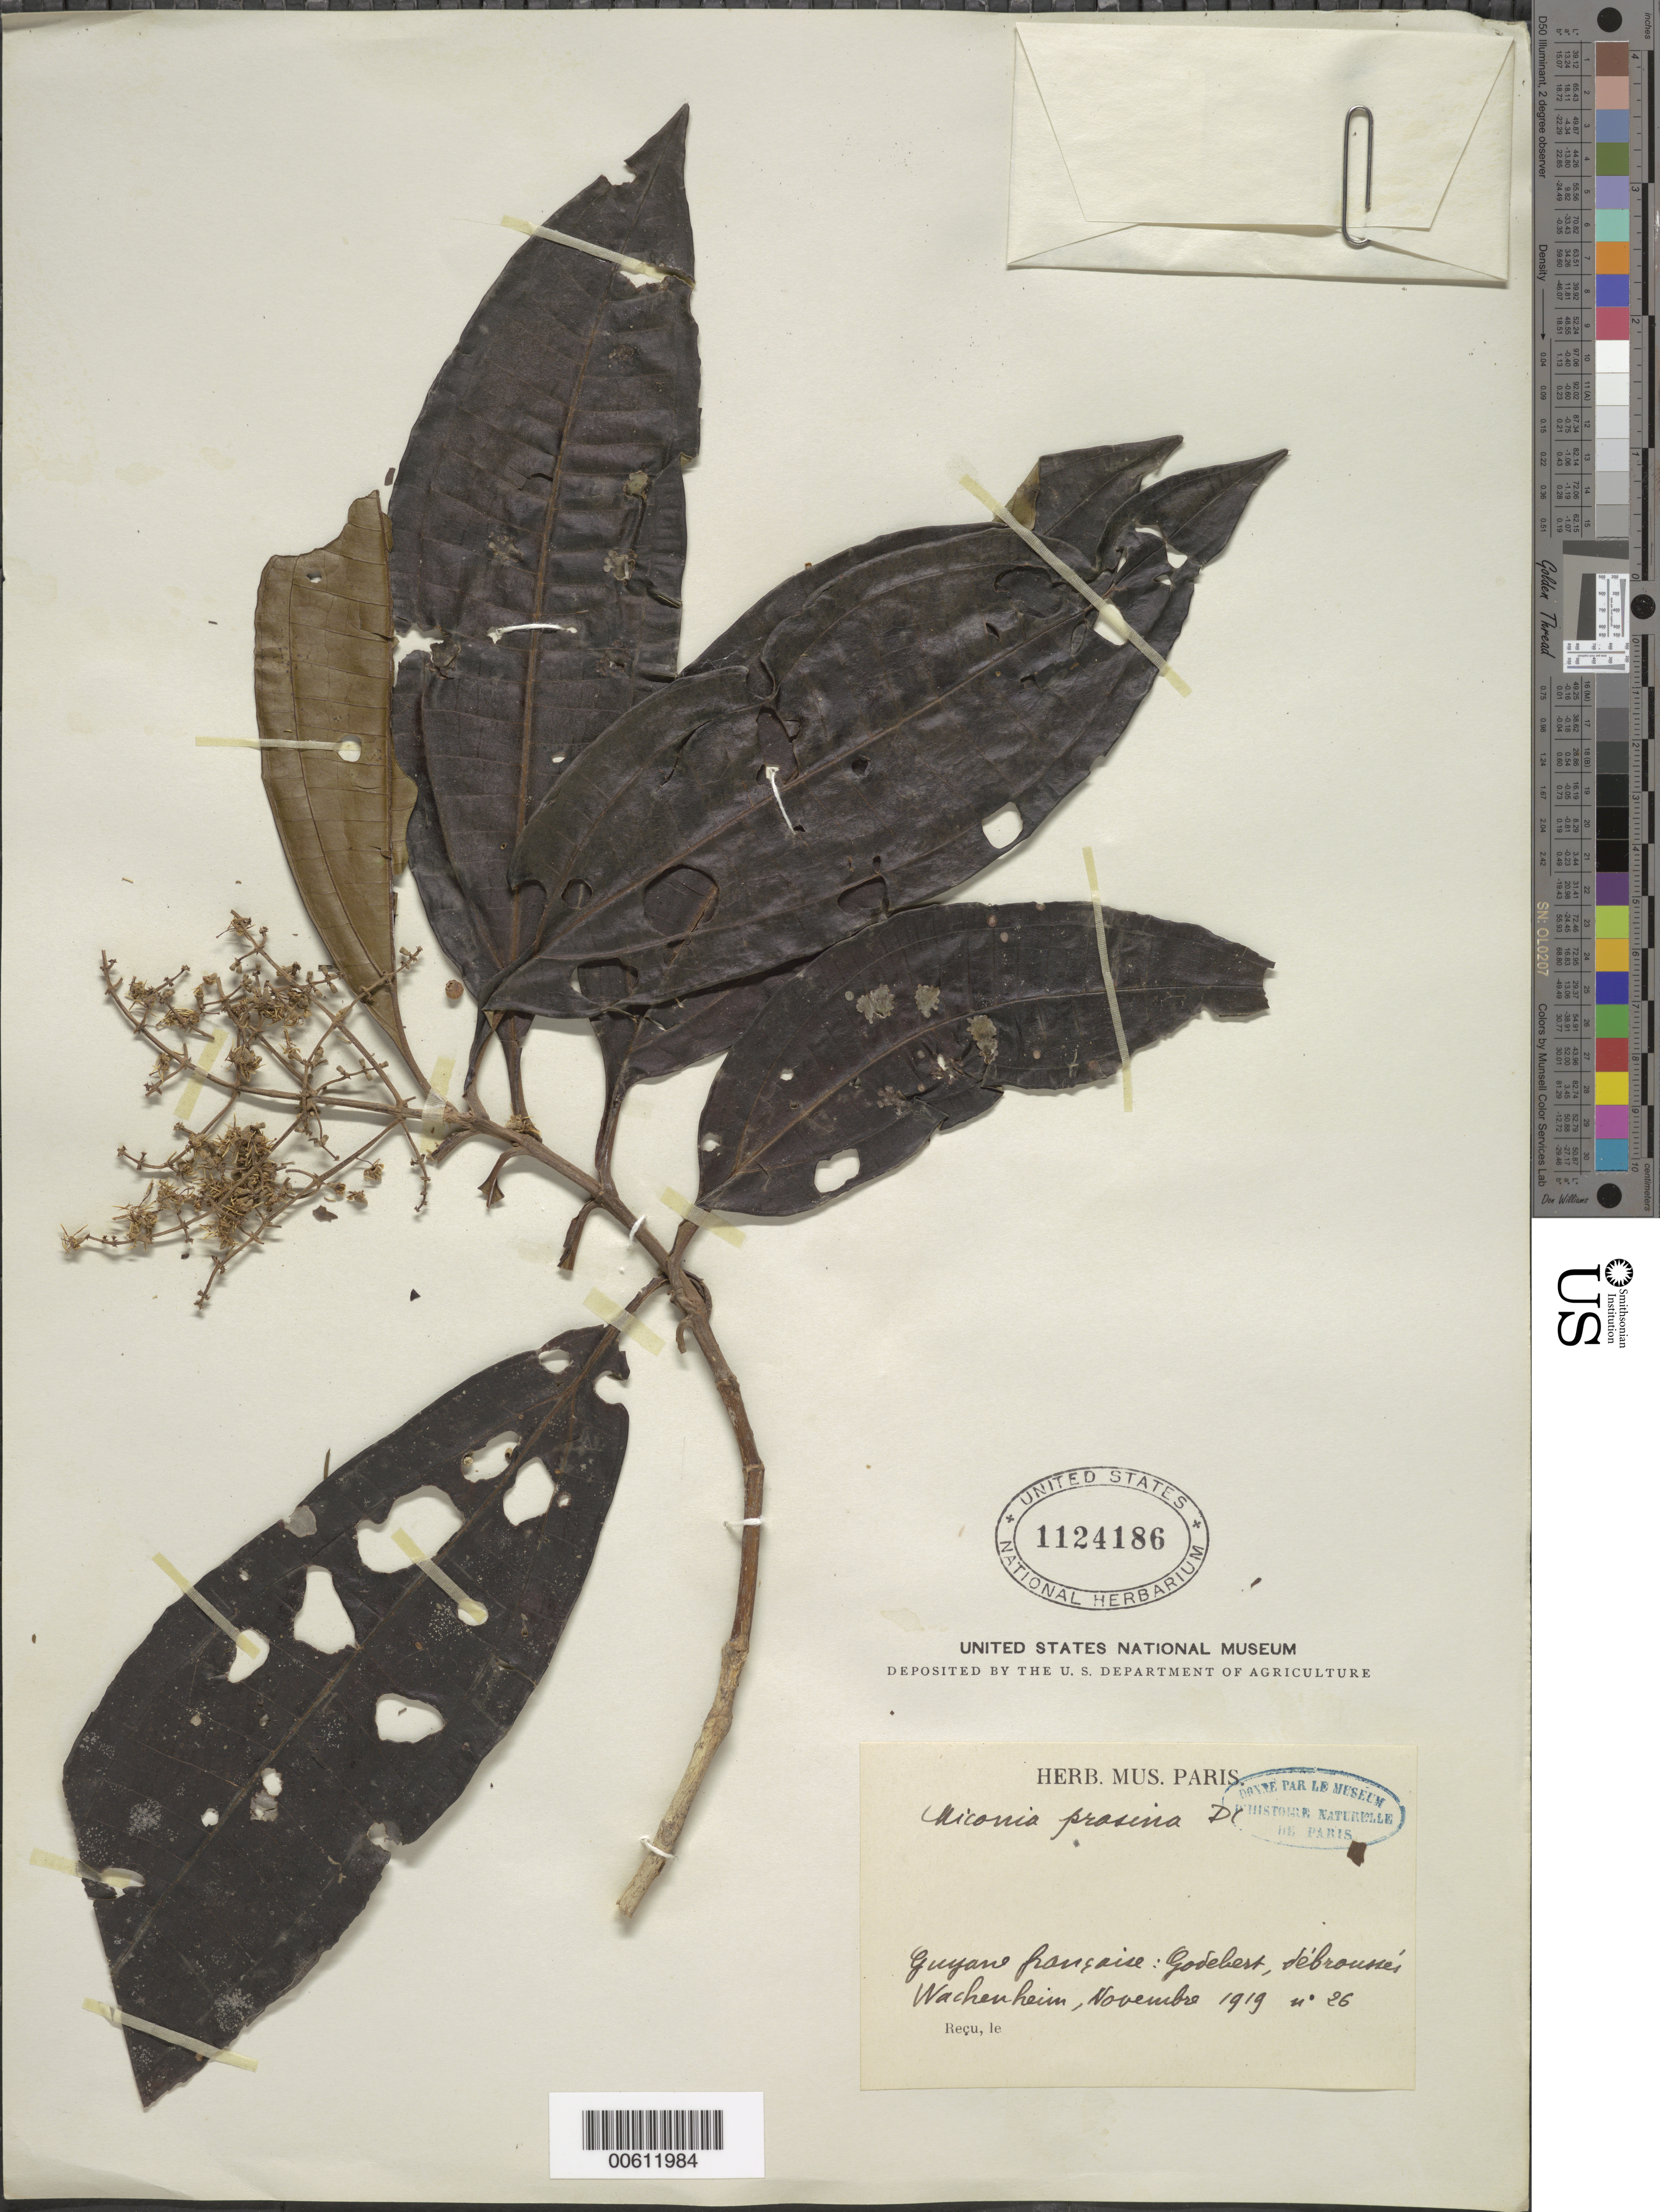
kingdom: Plantae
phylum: Tracheophyta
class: Magnoliopsida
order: Myrtales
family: Melastomataceae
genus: Miconia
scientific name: Miconia prasina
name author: (Sw.) DC.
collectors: G. Wachenheim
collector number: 26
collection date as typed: Nov-19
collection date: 1919-11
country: French Guiana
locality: Godebert, Débroussés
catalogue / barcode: US 1124186